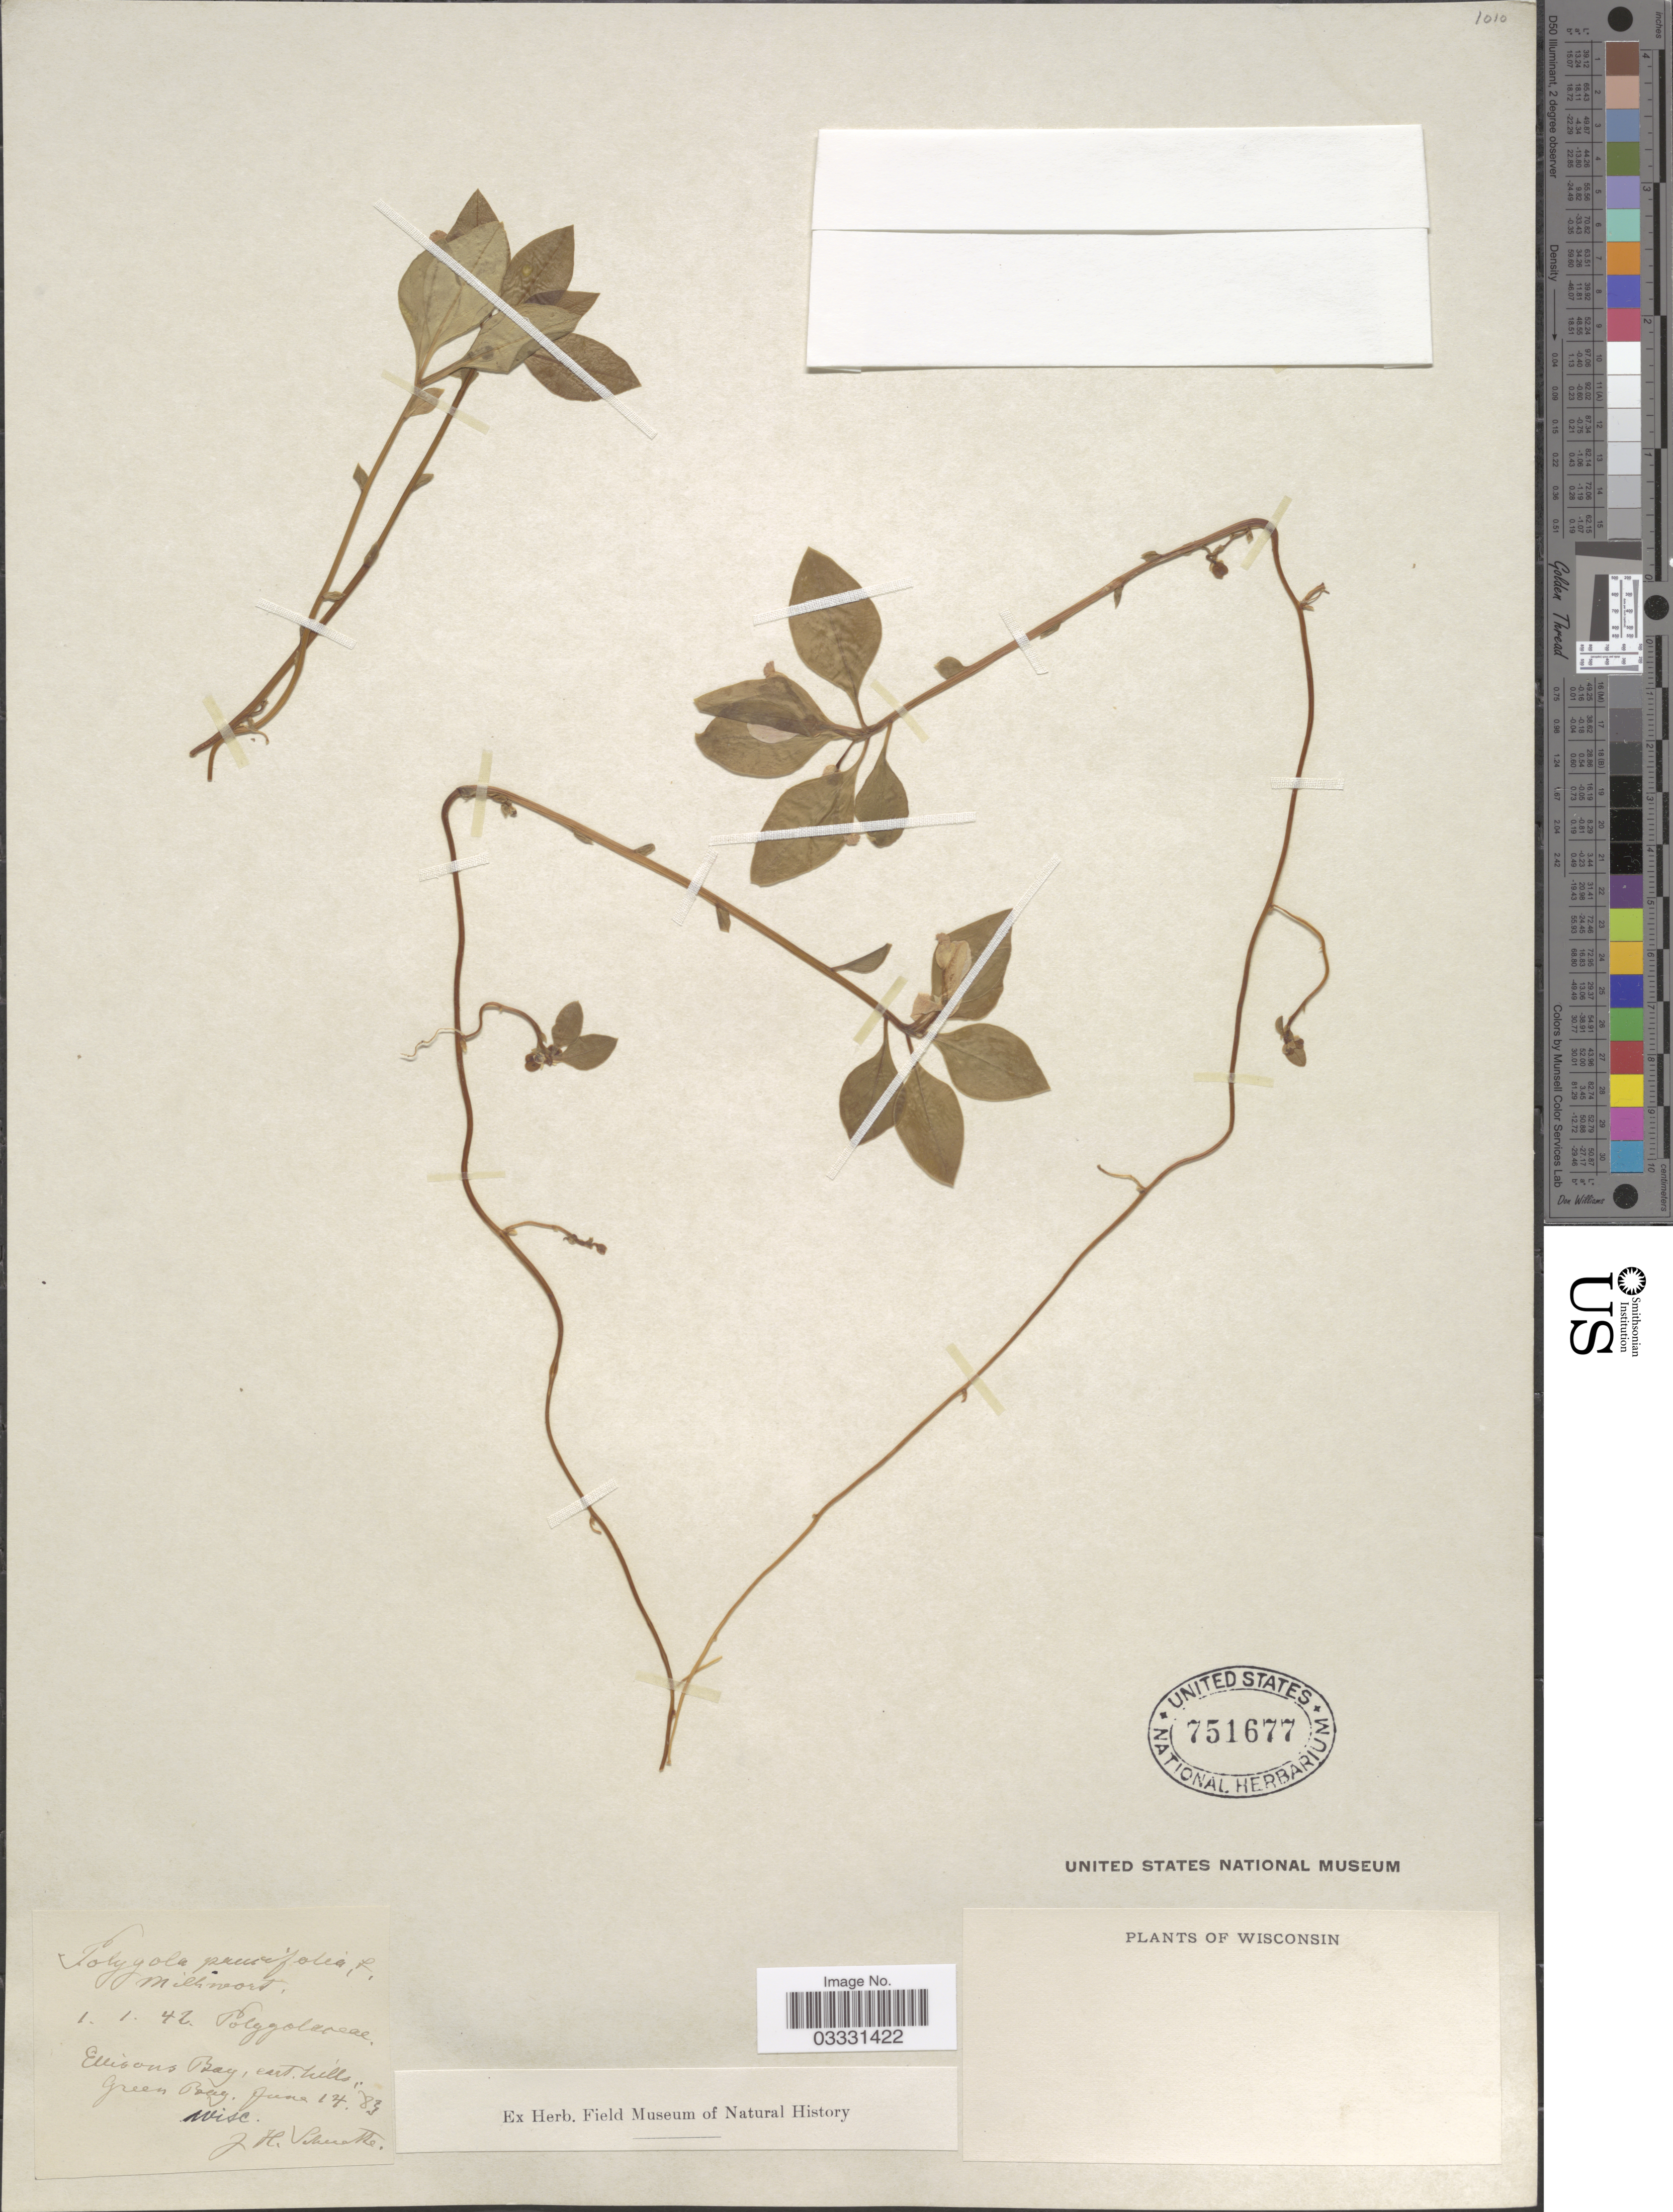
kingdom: Plantae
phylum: Tracheophyta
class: Magnoliopsida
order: Fabales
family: Polygalaceae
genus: Polygaloides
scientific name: Polygaloides paucifolia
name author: (Willd.) J.R. Abbott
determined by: Strong, Mark T., (BOT), Smithsonian Institution - National Museum of Natural History (UNITED STATES)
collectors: J. H. Schuette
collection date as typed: Transcribed d/m/y: 14/6/83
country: United States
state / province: Wisconsin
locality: Ellisons Bay, east hills, Green Bay.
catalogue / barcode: US 751677